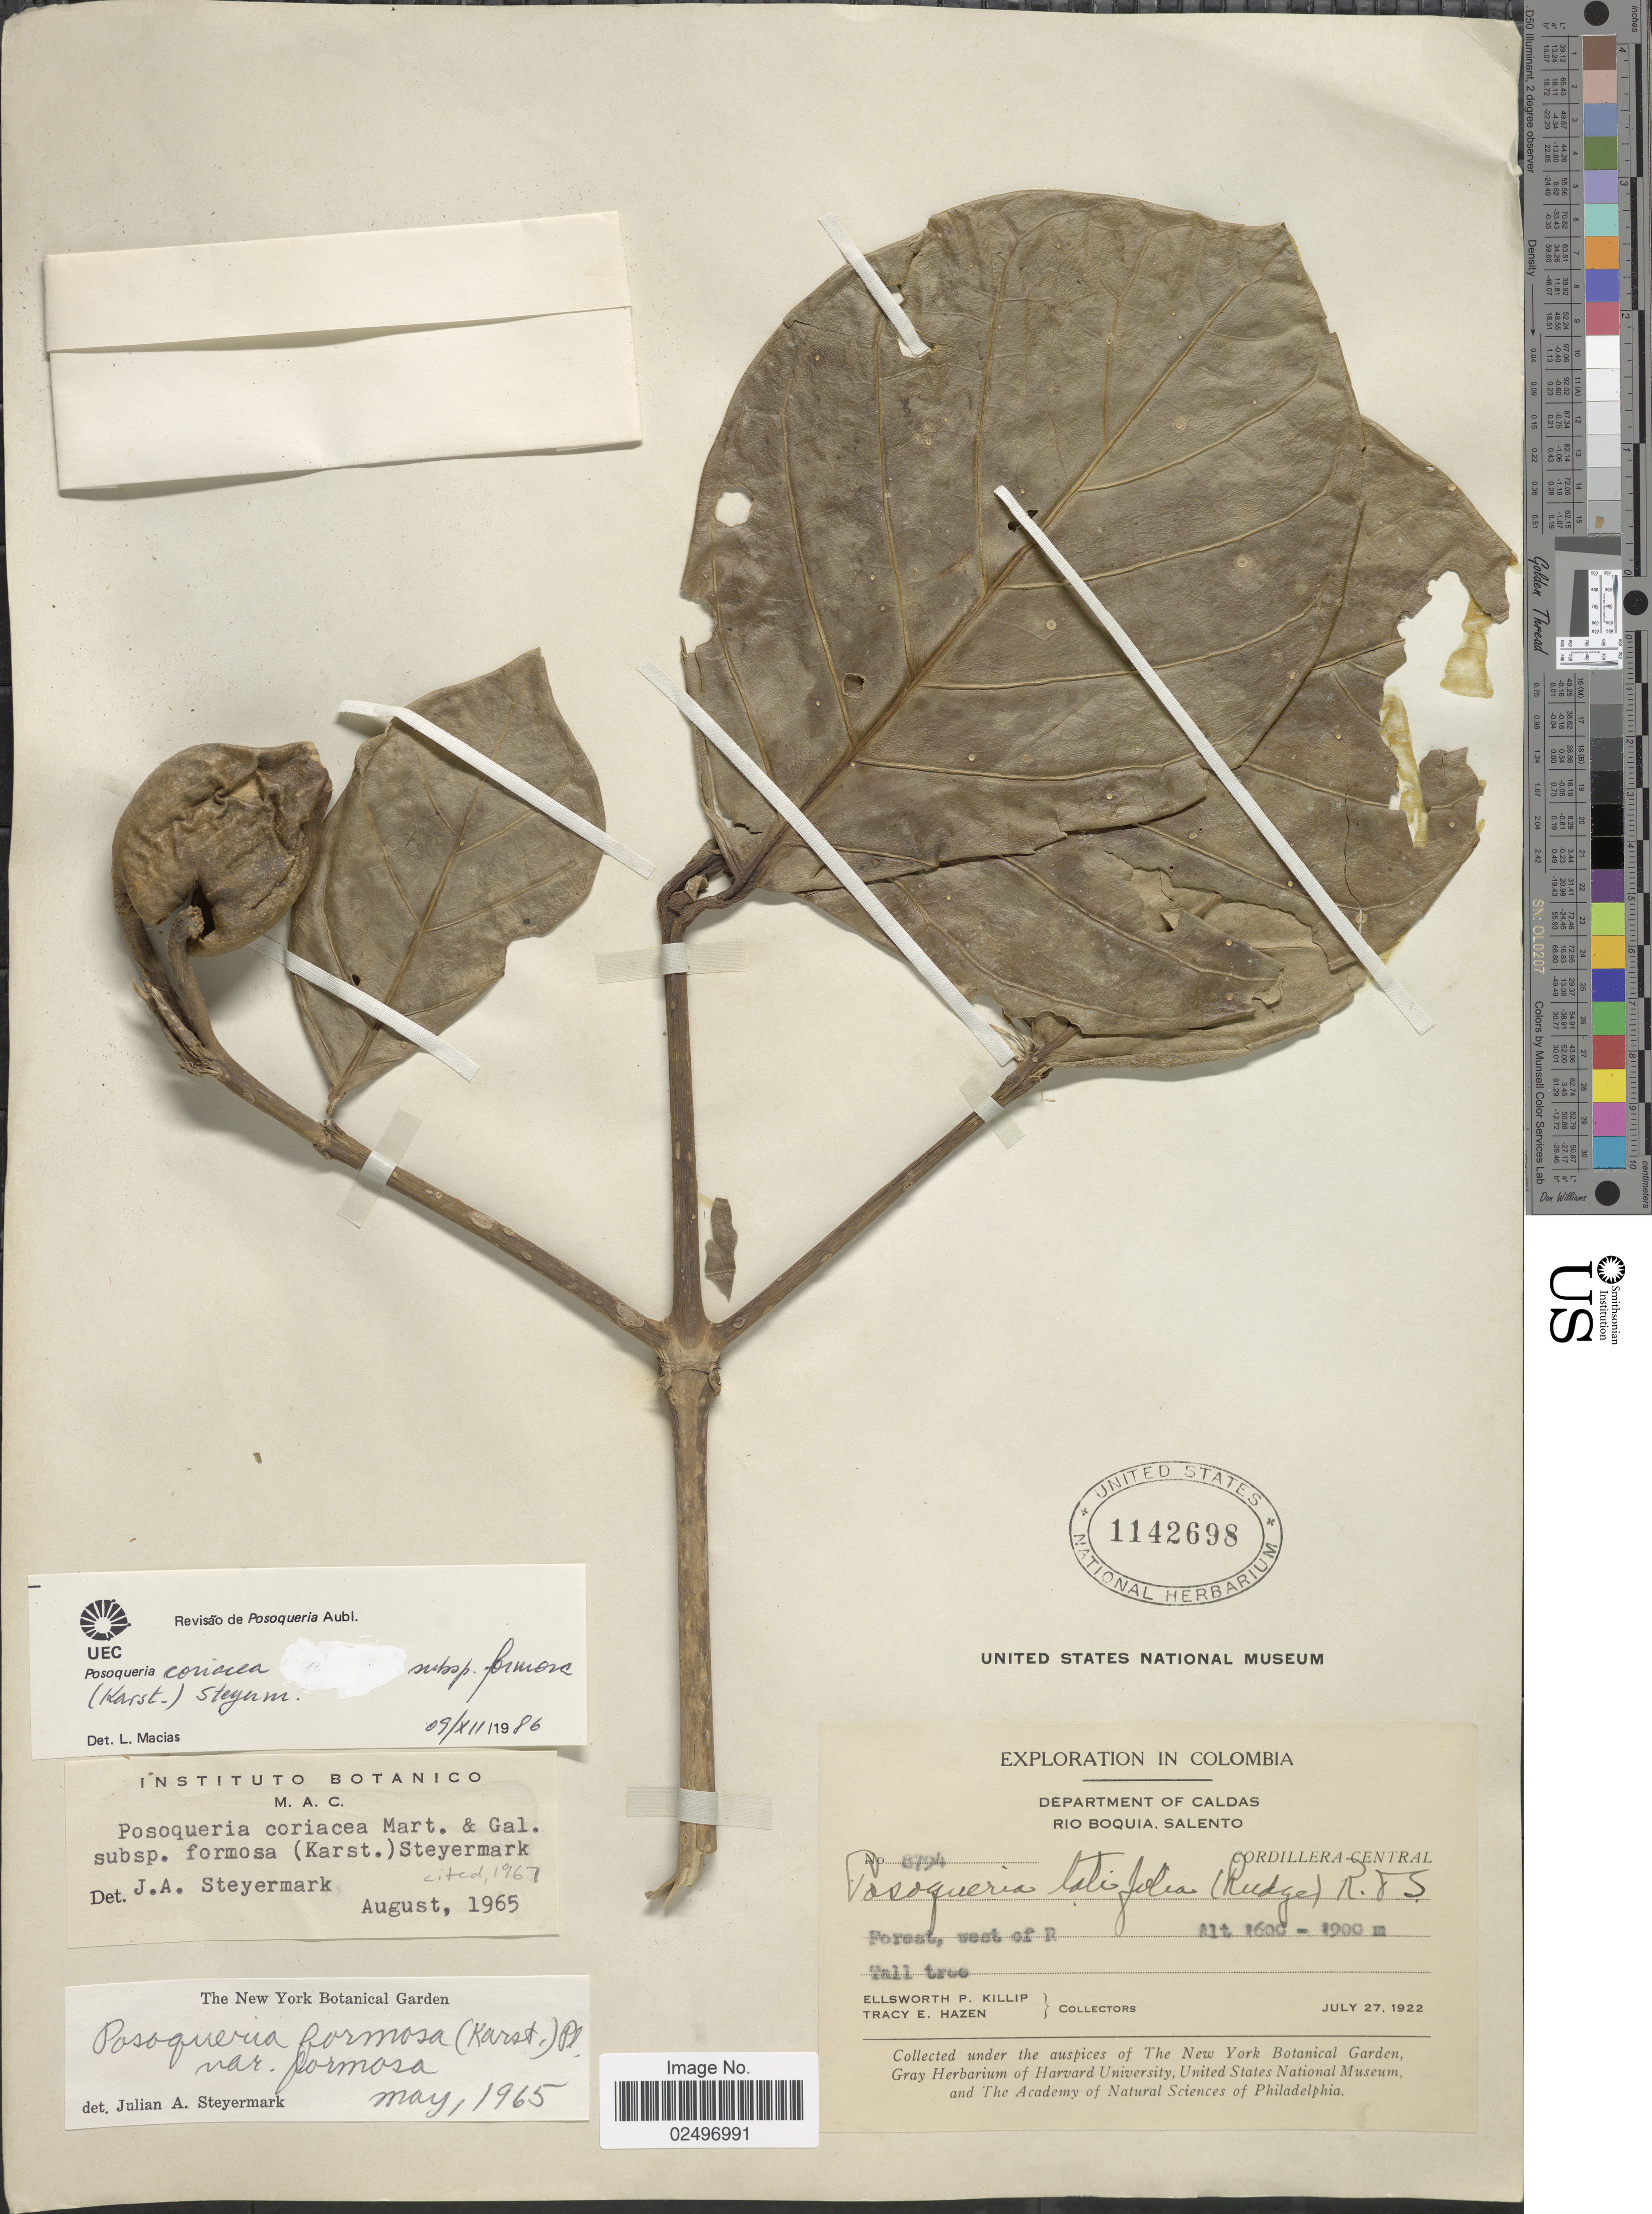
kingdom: Plantae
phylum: Tracheophyta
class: Magnoliopsida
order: Gentianales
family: Rubiaceae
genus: Posoqueria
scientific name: Posoqueria coriacea subsp. formosa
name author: M. Martens & Galeotti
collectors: E. P. Killip & T. E. Hazen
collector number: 8794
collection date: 1922-07-27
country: Colombia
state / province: Caldas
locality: Department of Caldas, Rio Boquia, Salento, Cordillera Central, Forest, west of R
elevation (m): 1600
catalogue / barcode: US 1142698